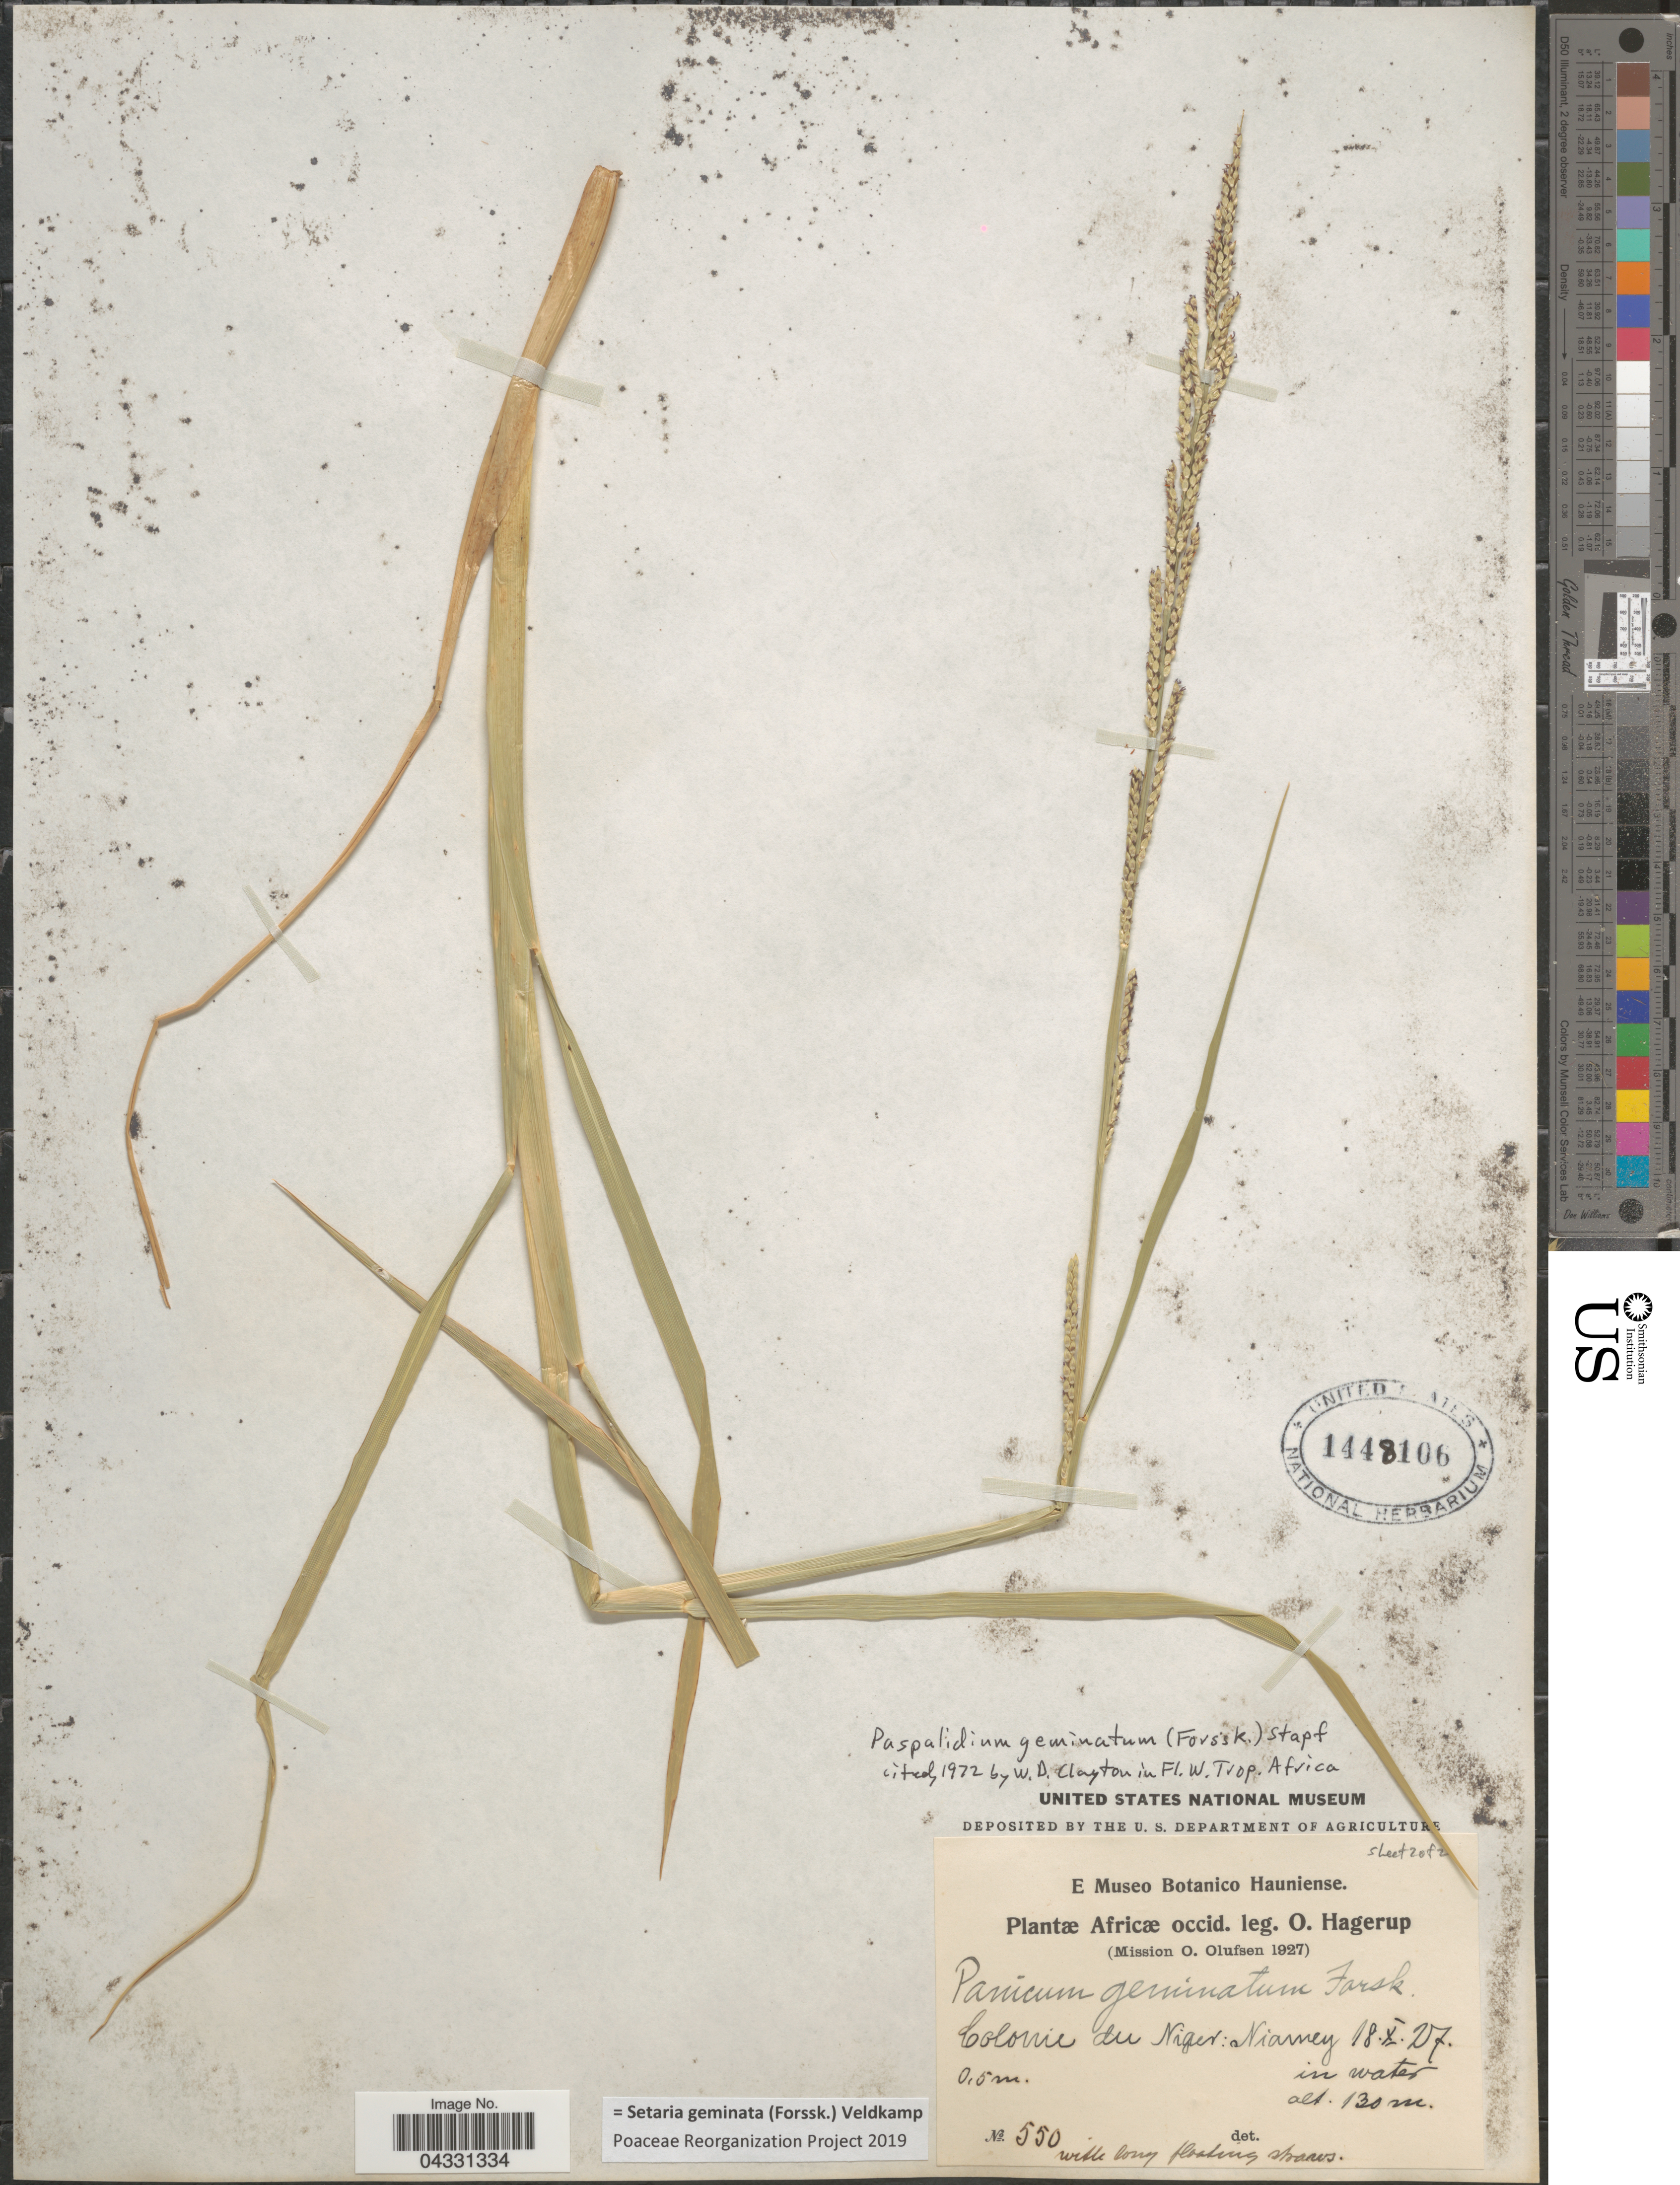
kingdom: Plantae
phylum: Tracheophyta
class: Liliopsida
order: Poales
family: Poaceae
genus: Setaria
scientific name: Setaria geminata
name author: (Forssk.) Veldkamp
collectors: O. Hagerup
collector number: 55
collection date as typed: Transcribed d/m/y: 18/10/27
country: Nigeria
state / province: Niger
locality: Africæ occid. (Mission O. Olufsen 1927). Colonie du Niger: Niamey.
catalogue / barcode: US 1448106